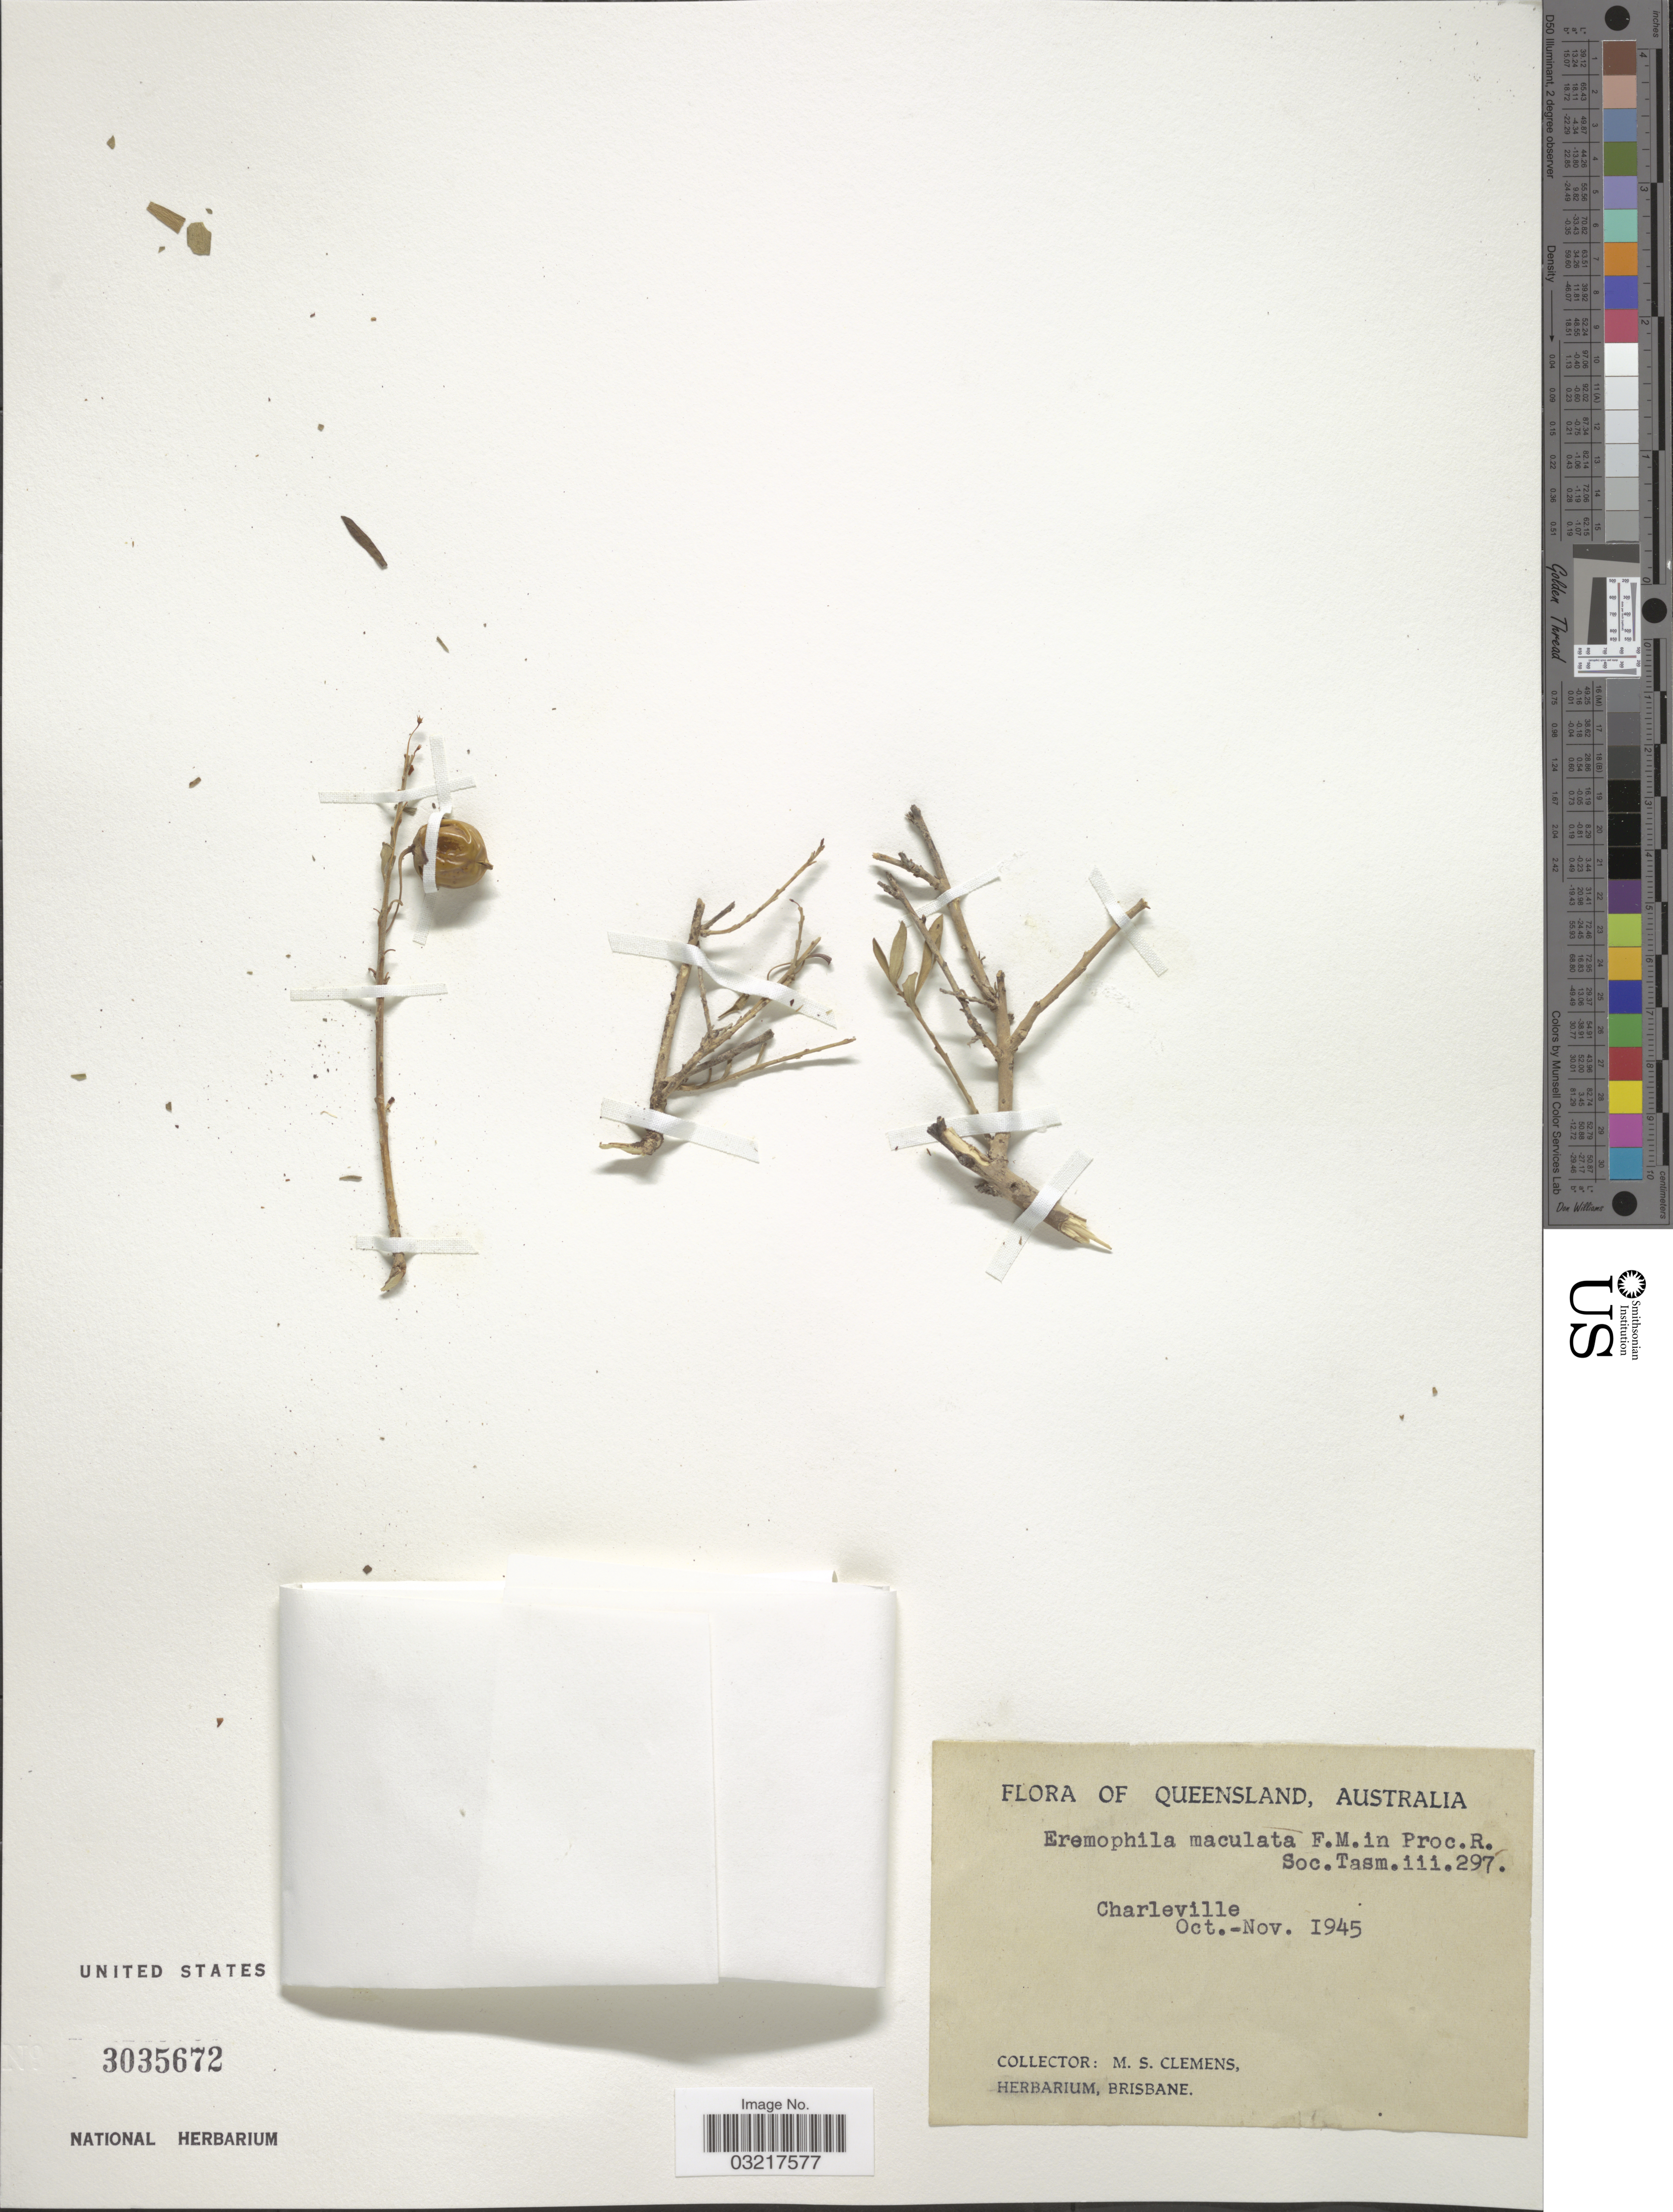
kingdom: Plantae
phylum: Tracheophyta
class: Magnoliopsida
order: Lamiales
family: Scrophulariaceae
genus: Eremophila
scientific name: Eremophila maculata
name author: (Ker Gawl.) F. Muell.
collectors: M. S. Clemens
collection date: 1945-10/1945-11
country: Australia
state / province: Queensland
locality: Charleville.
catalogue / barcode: US 3035672